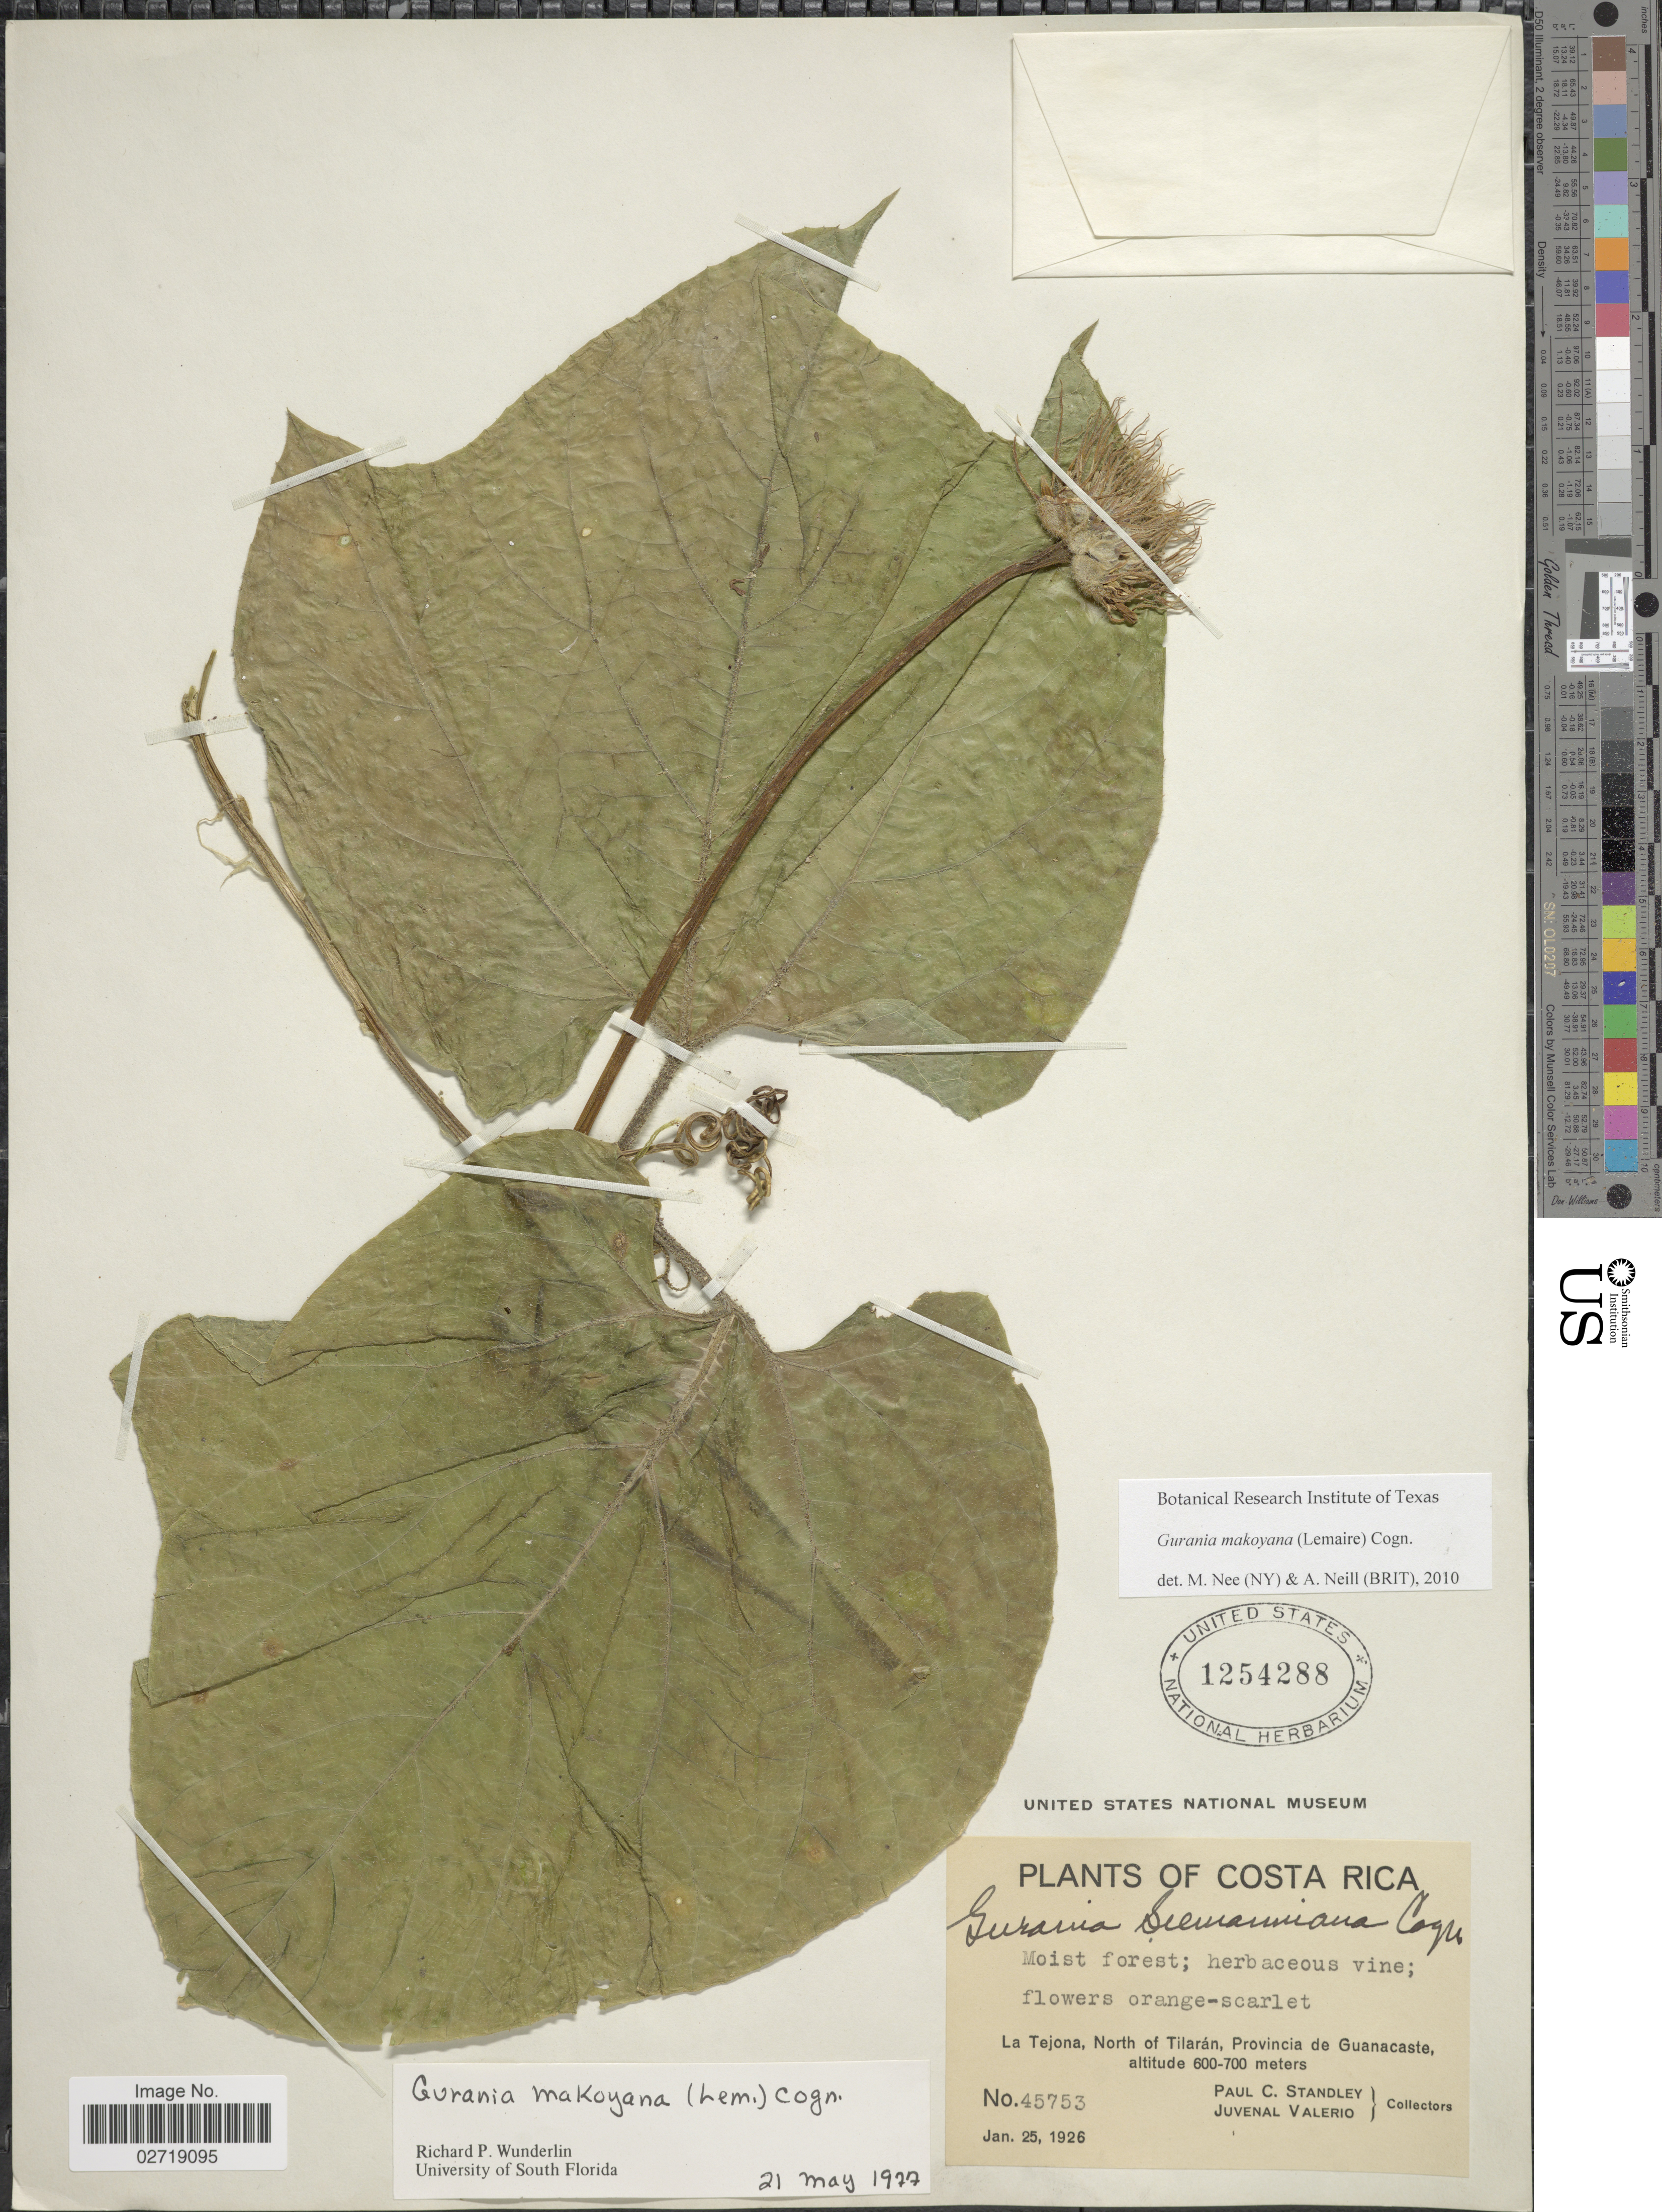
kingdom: Plantae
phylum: Tracheophyta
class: Magnoliopsida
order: Cucurbitales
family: Cucurbitaceae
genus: Gurania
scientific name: Gurania makoyana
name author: (Lem.) Cogn.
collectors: P. C. Standley & J. Valerio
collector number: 45753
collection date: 1926-01-25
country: Costa Rica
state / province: Guanacaste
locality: La Tejona, North of Tilaran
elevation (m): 600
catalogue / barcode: US 1254288